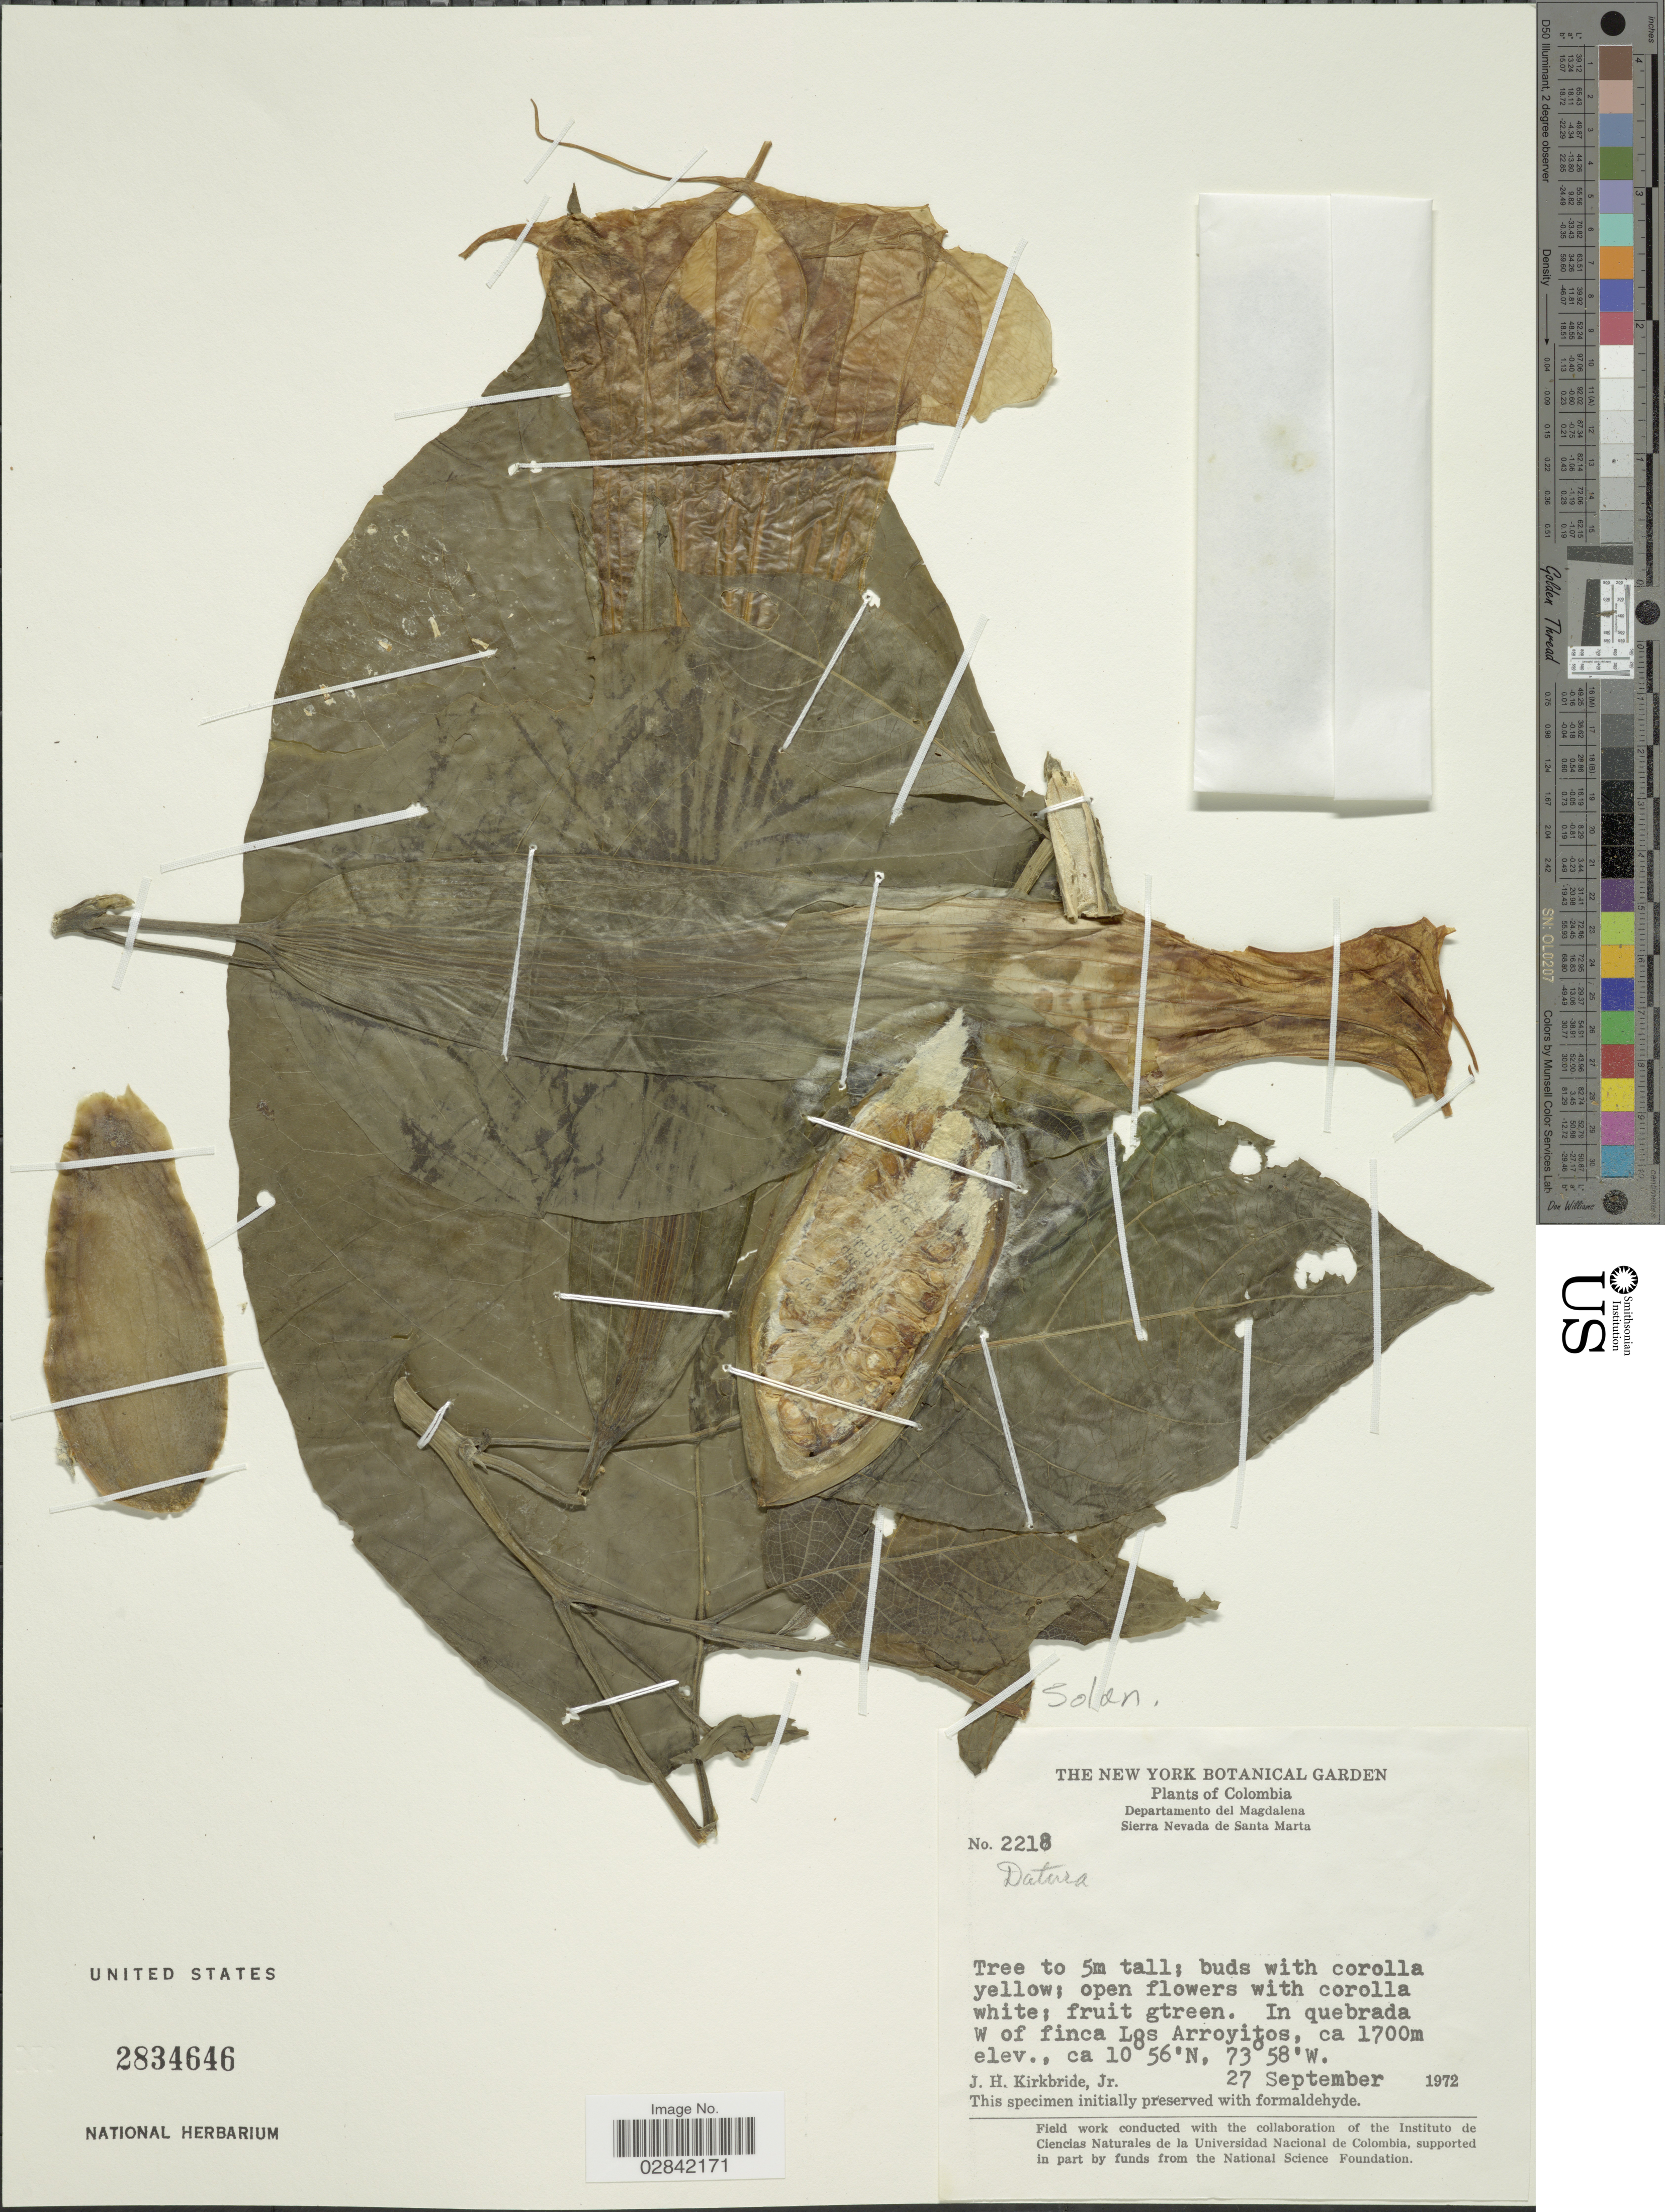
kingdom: Plantae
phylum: Tracheophyta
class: Magnoliopsida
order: Solanales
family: Solanaceae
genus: Brugmansia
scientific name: Brugmansia sp.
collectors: J. H. Kirkbride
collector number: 2218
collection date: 1972-09-27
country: Colombia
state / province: Magdalena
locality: Departamento del Magdalena, Sierra Nevada de Santa Marta, In quebrada W of finca Los Arroyitos.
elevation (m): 1700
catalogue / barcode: US 2834646